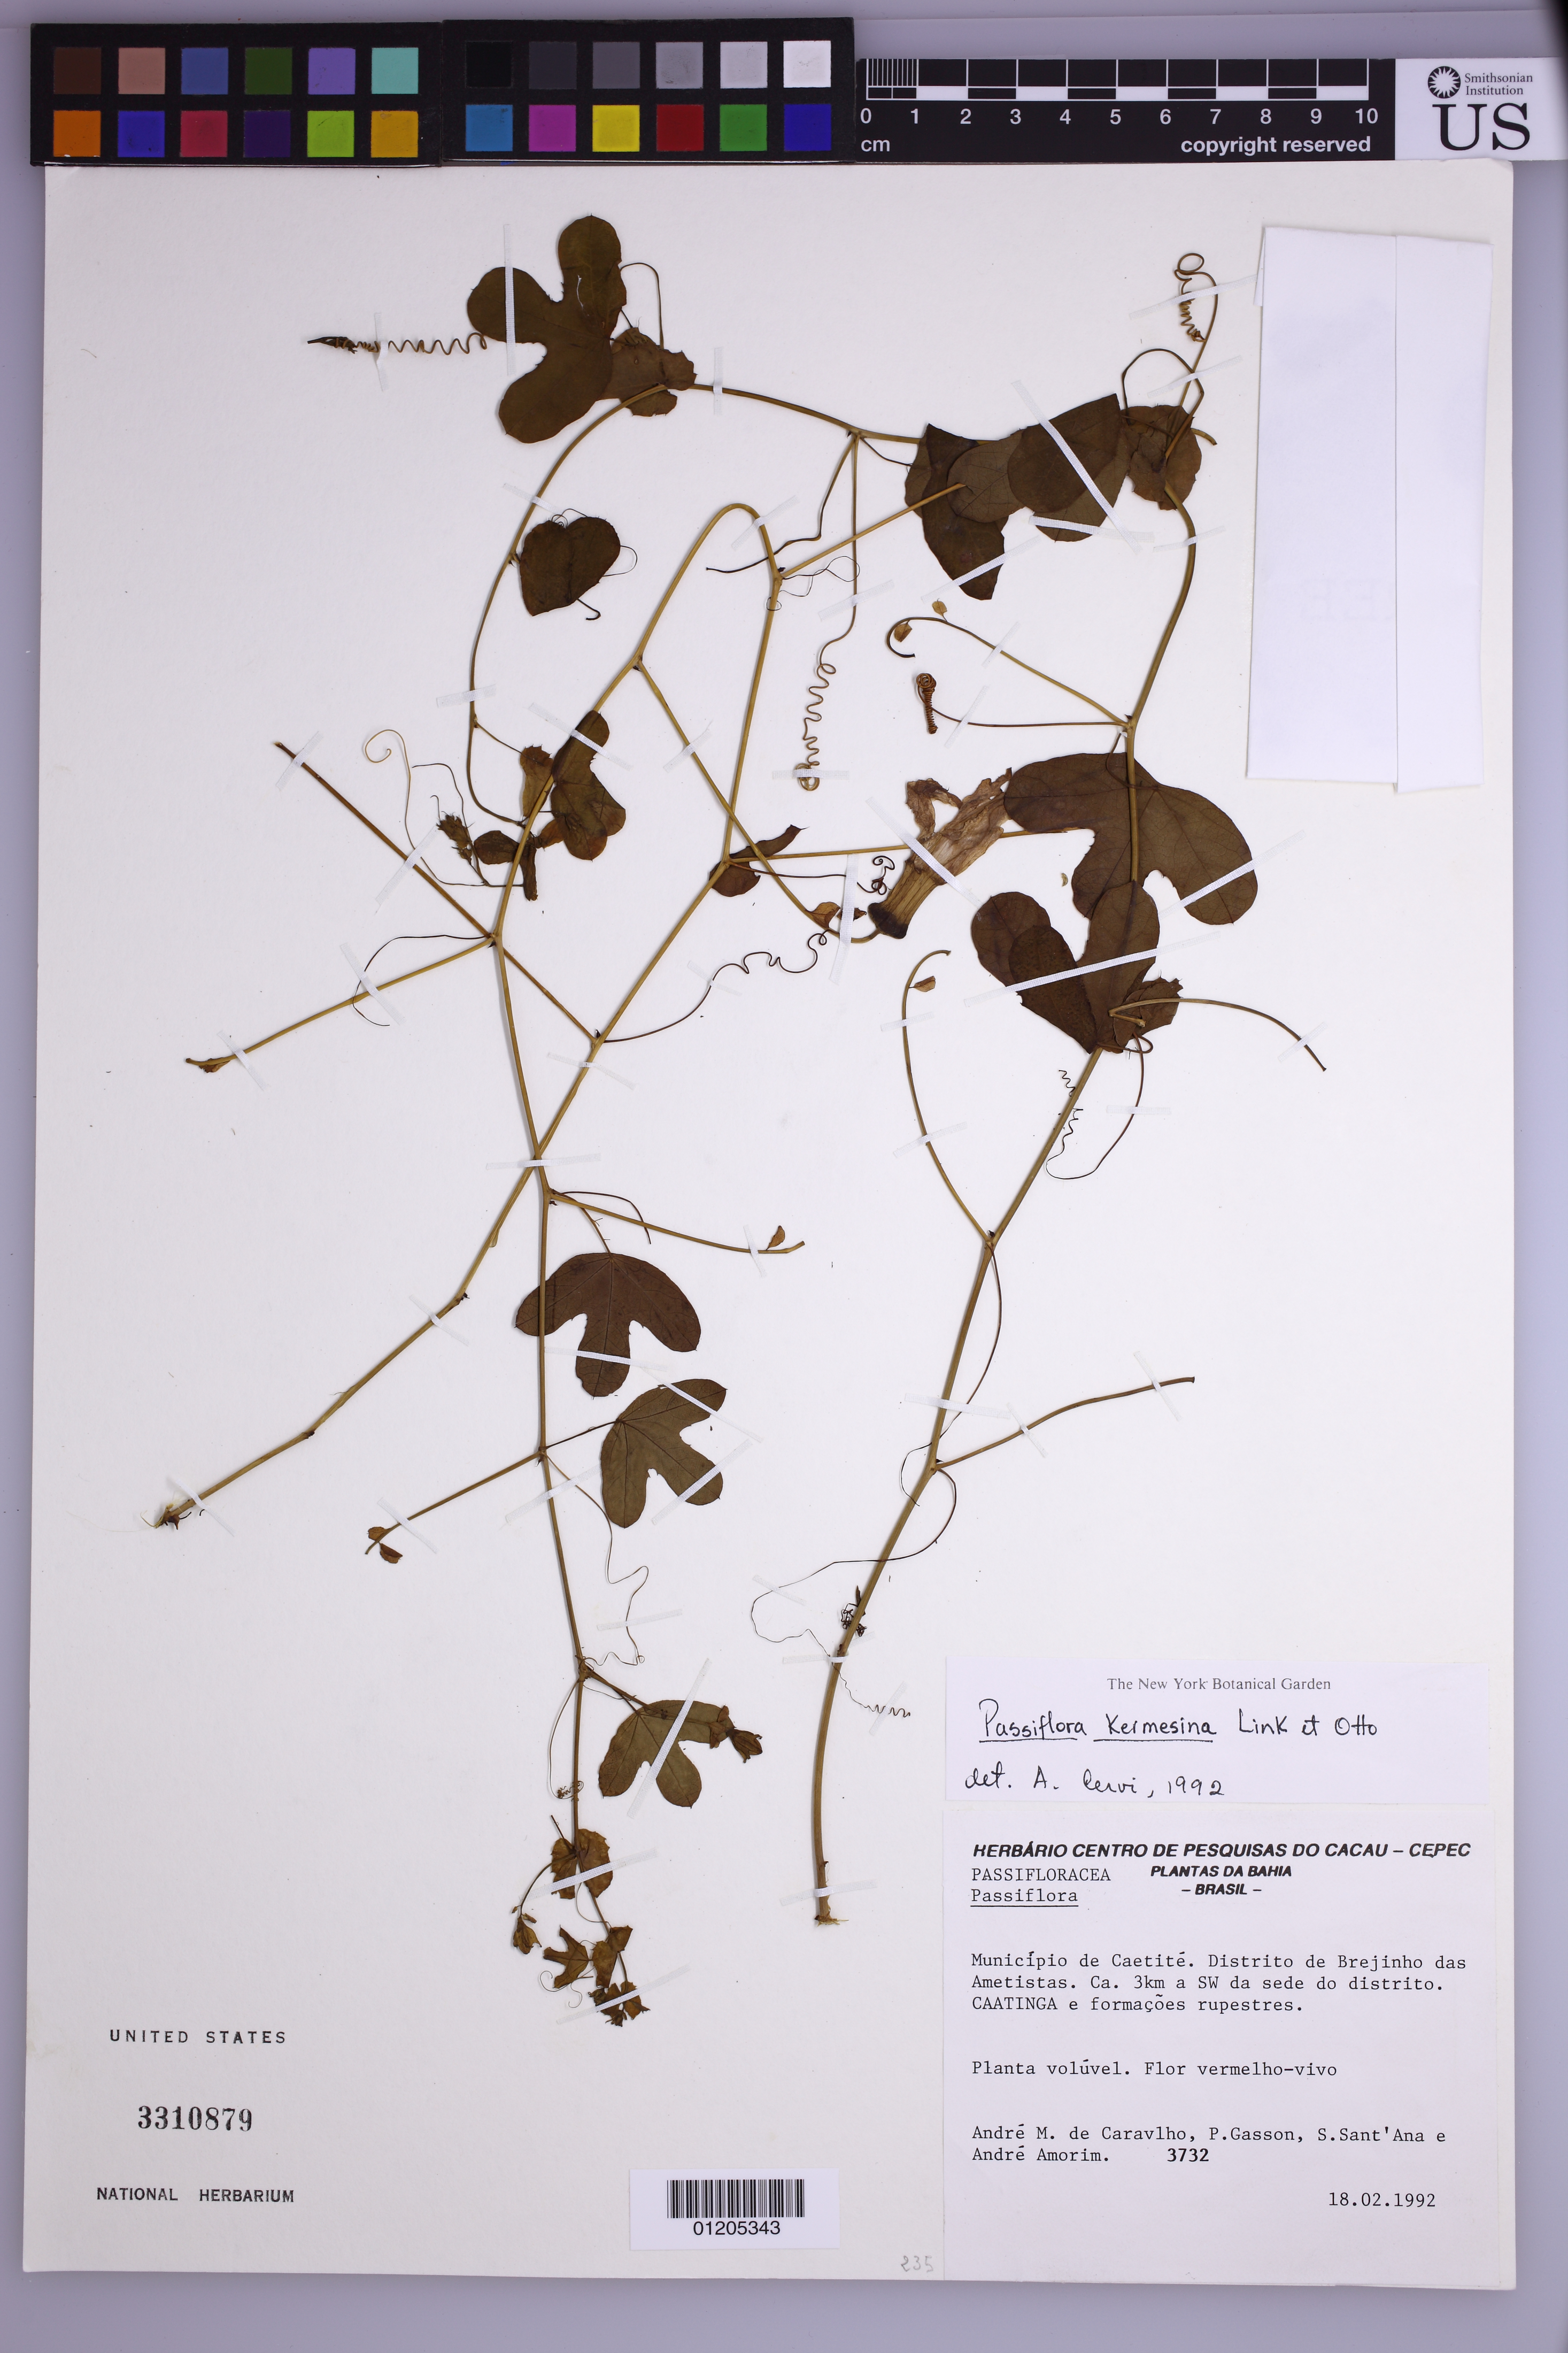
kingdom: Plantae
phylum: Tracheophyta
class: Magnoliopsida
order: Malpighiales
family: Passifloraceae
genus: Passiflora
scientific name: Passiflora kermesina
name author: Link & Otto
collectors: A. M. Carvalho, P. Gasson, S. Sant'Ana & A. M. Amorim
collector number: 3732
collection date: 1992-02-18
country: Brazil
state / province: Bahia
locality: Muncipio de Caetite. Distrito de Brejinho das Ametistas. Ca. 3km a SW da sede do distrito. Caatinga e formacoes rupestres.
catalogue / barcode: US 3310879